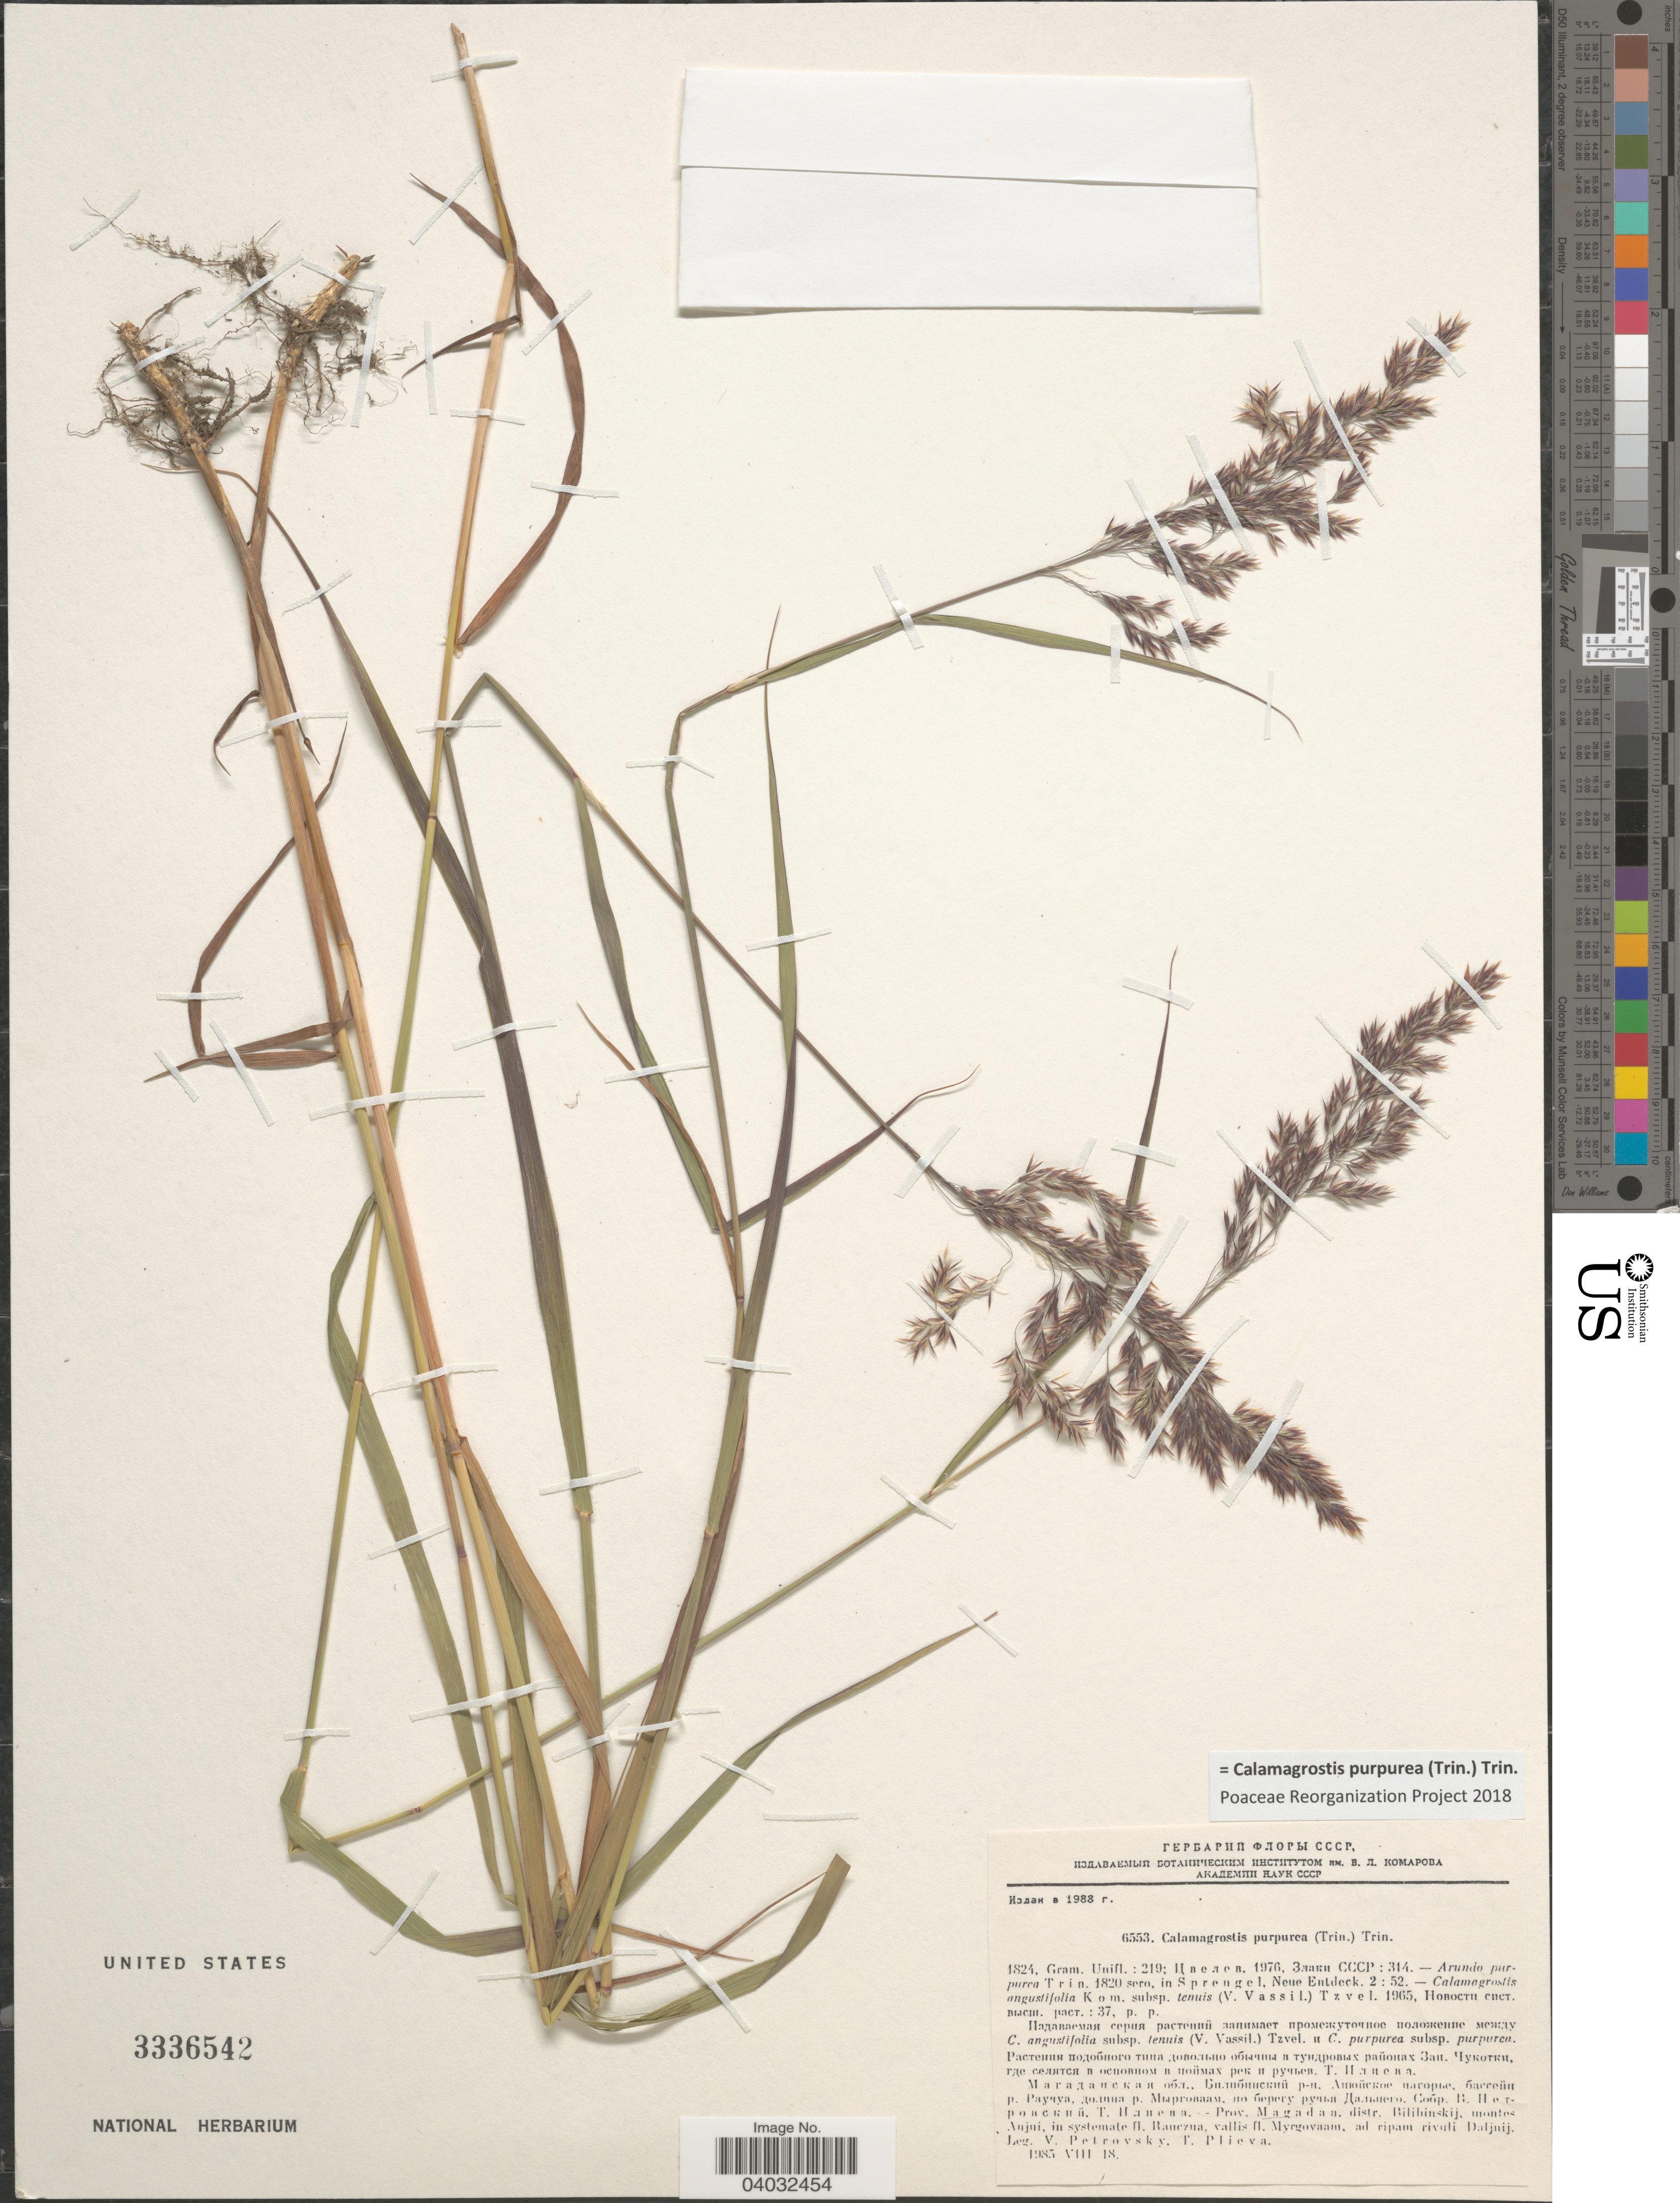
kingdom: Plantae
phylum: Tracheophyta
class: Liliopsida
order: Poales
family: Poaceae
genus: Calamagrostis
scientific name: Calamagrostis purpurea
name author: (Trin.) Trin.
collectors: V. Petrovsky & T. Plieva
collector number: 6553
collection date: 1985-08-18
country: Russian Federation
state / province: Magadan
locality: Distr. Bilibinskij, montes Anjui, in systemate fl. Rauczua, vallis fl. Myrgovaam, ad ripam rivuli Daljuij.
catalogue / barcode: US 3336542